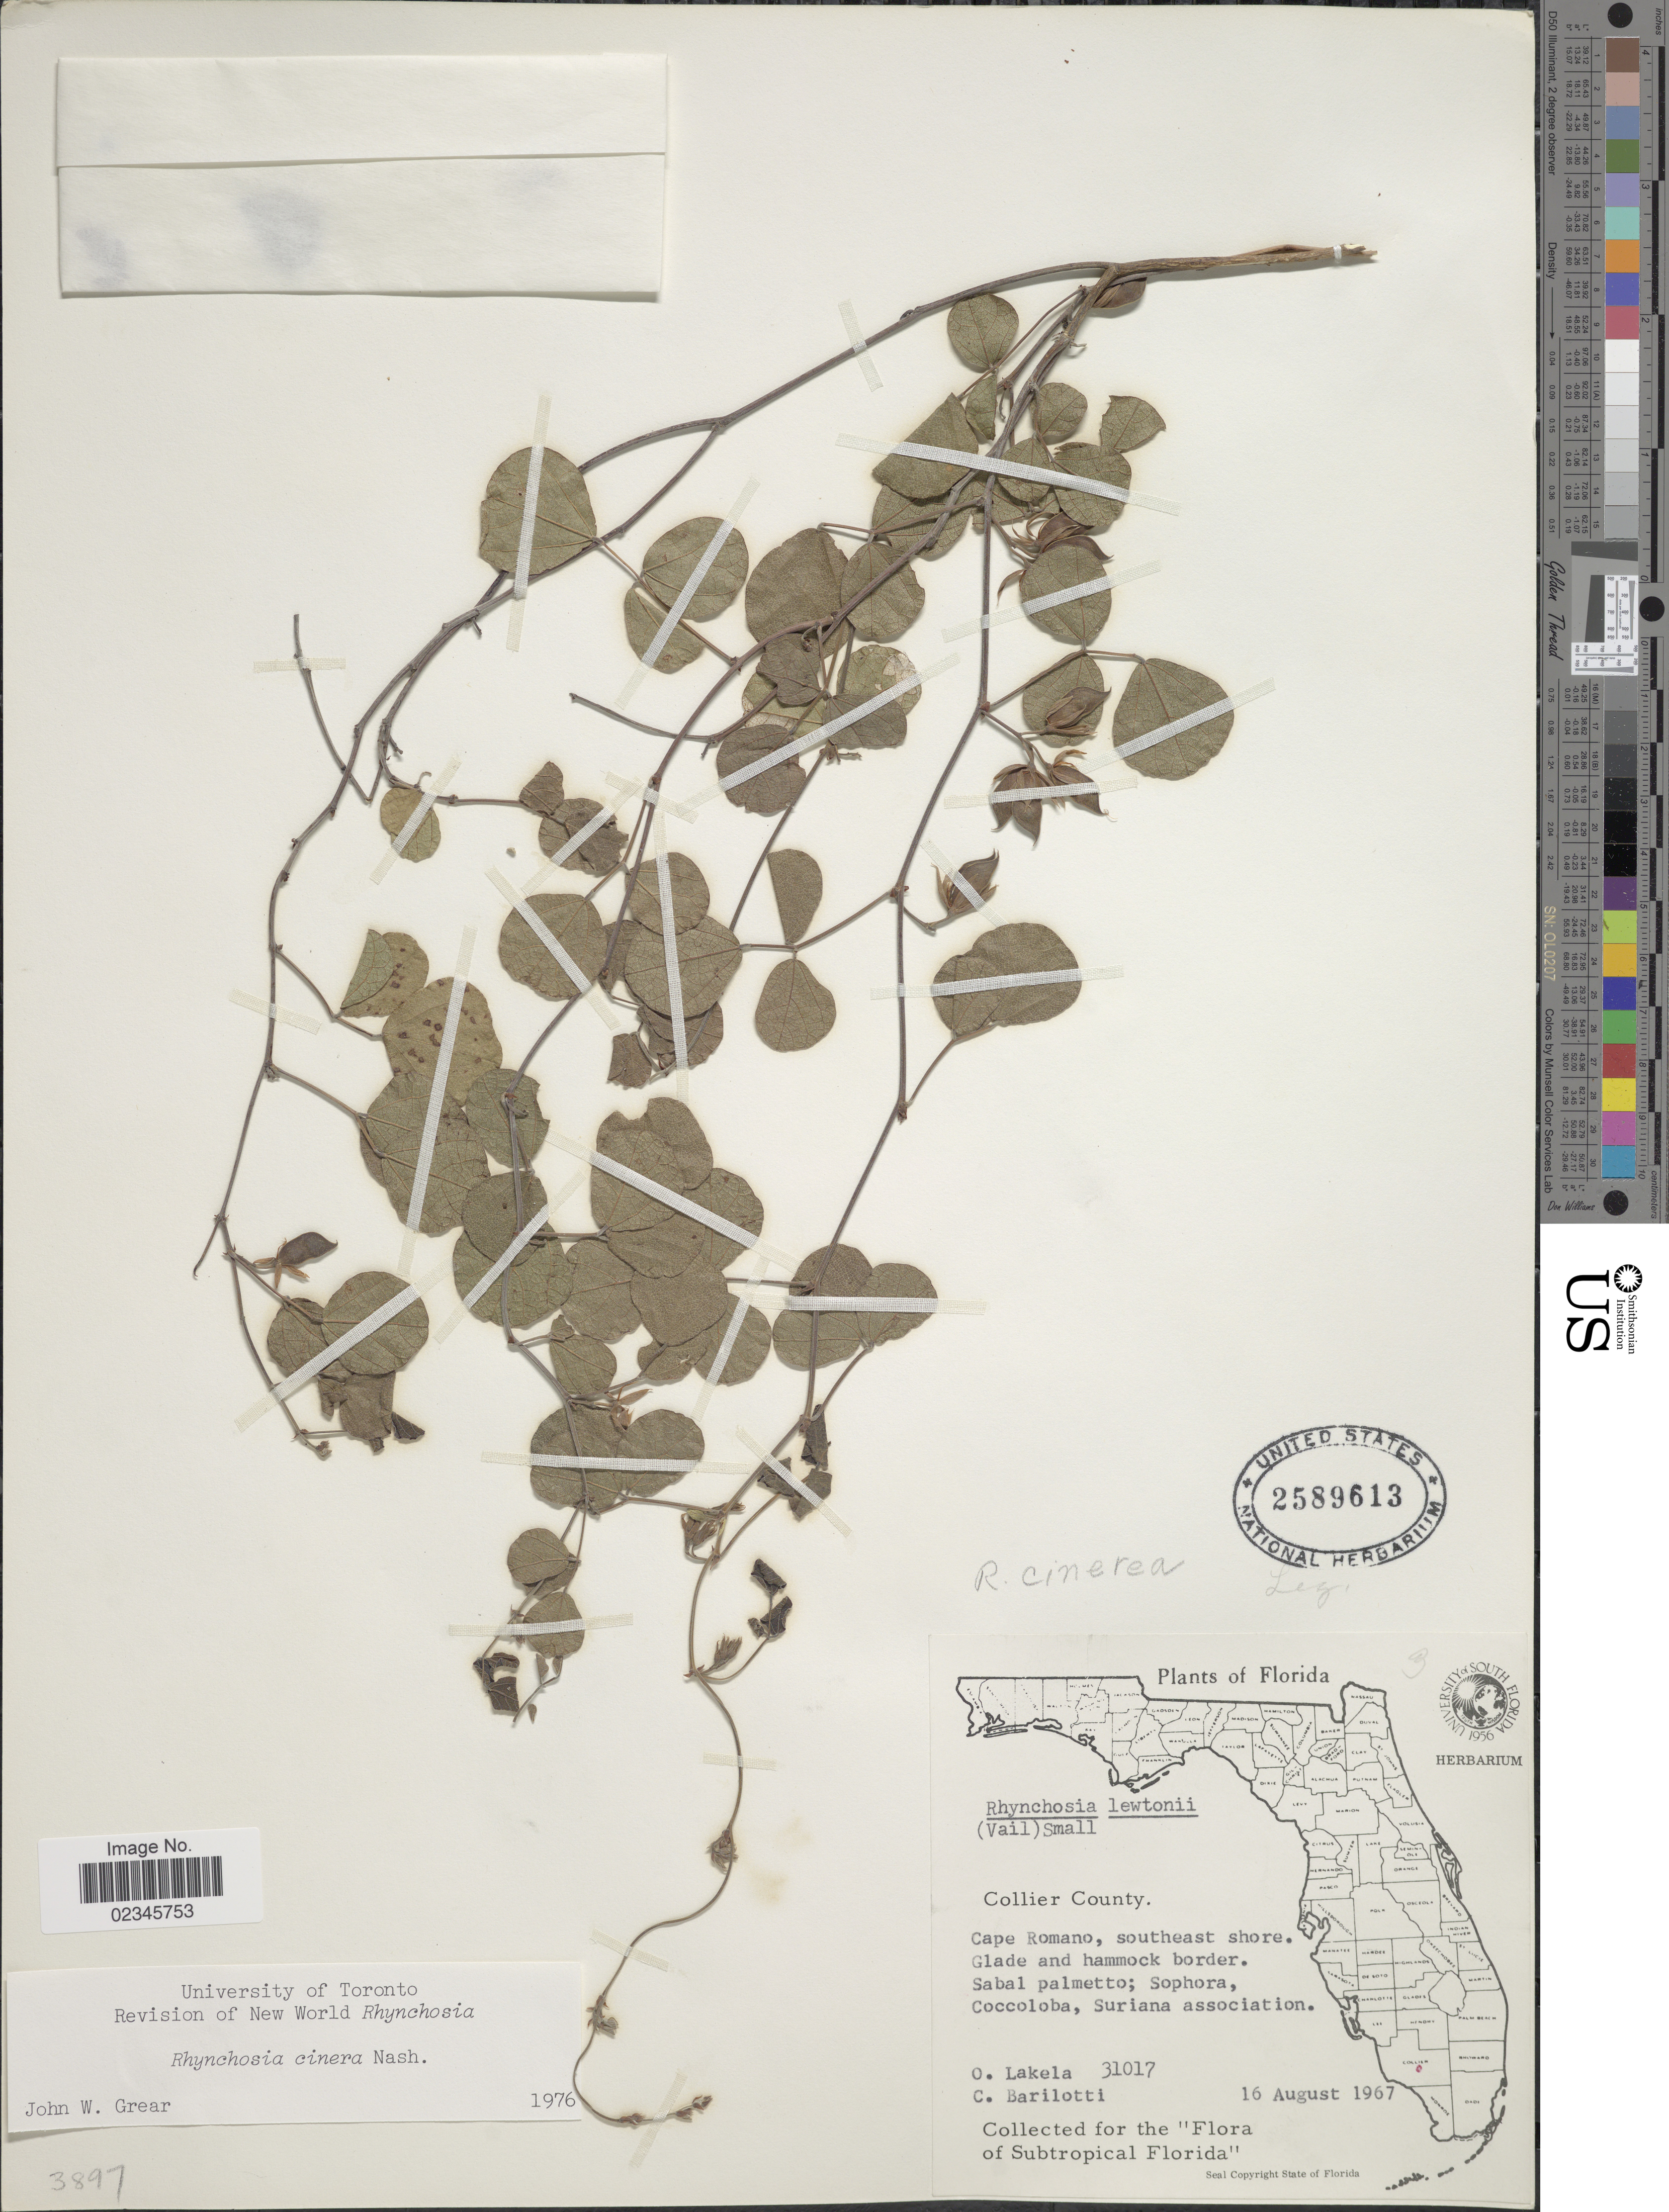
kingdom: Plantae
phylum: Tracheophyta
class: Magnoliopsida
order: Fabales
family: Fabaceae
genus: Cajanus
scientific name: Cajanus cinereus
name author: (F. Muell. ex Benth.) F. Muell.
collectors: O. Lakela & C. Barilotti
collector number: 31017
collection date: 1967-08-16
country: United States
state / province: Florida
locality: Collier County, Cape Romano, southeast shore, Glade and hammock border.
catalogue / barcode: US 2589613